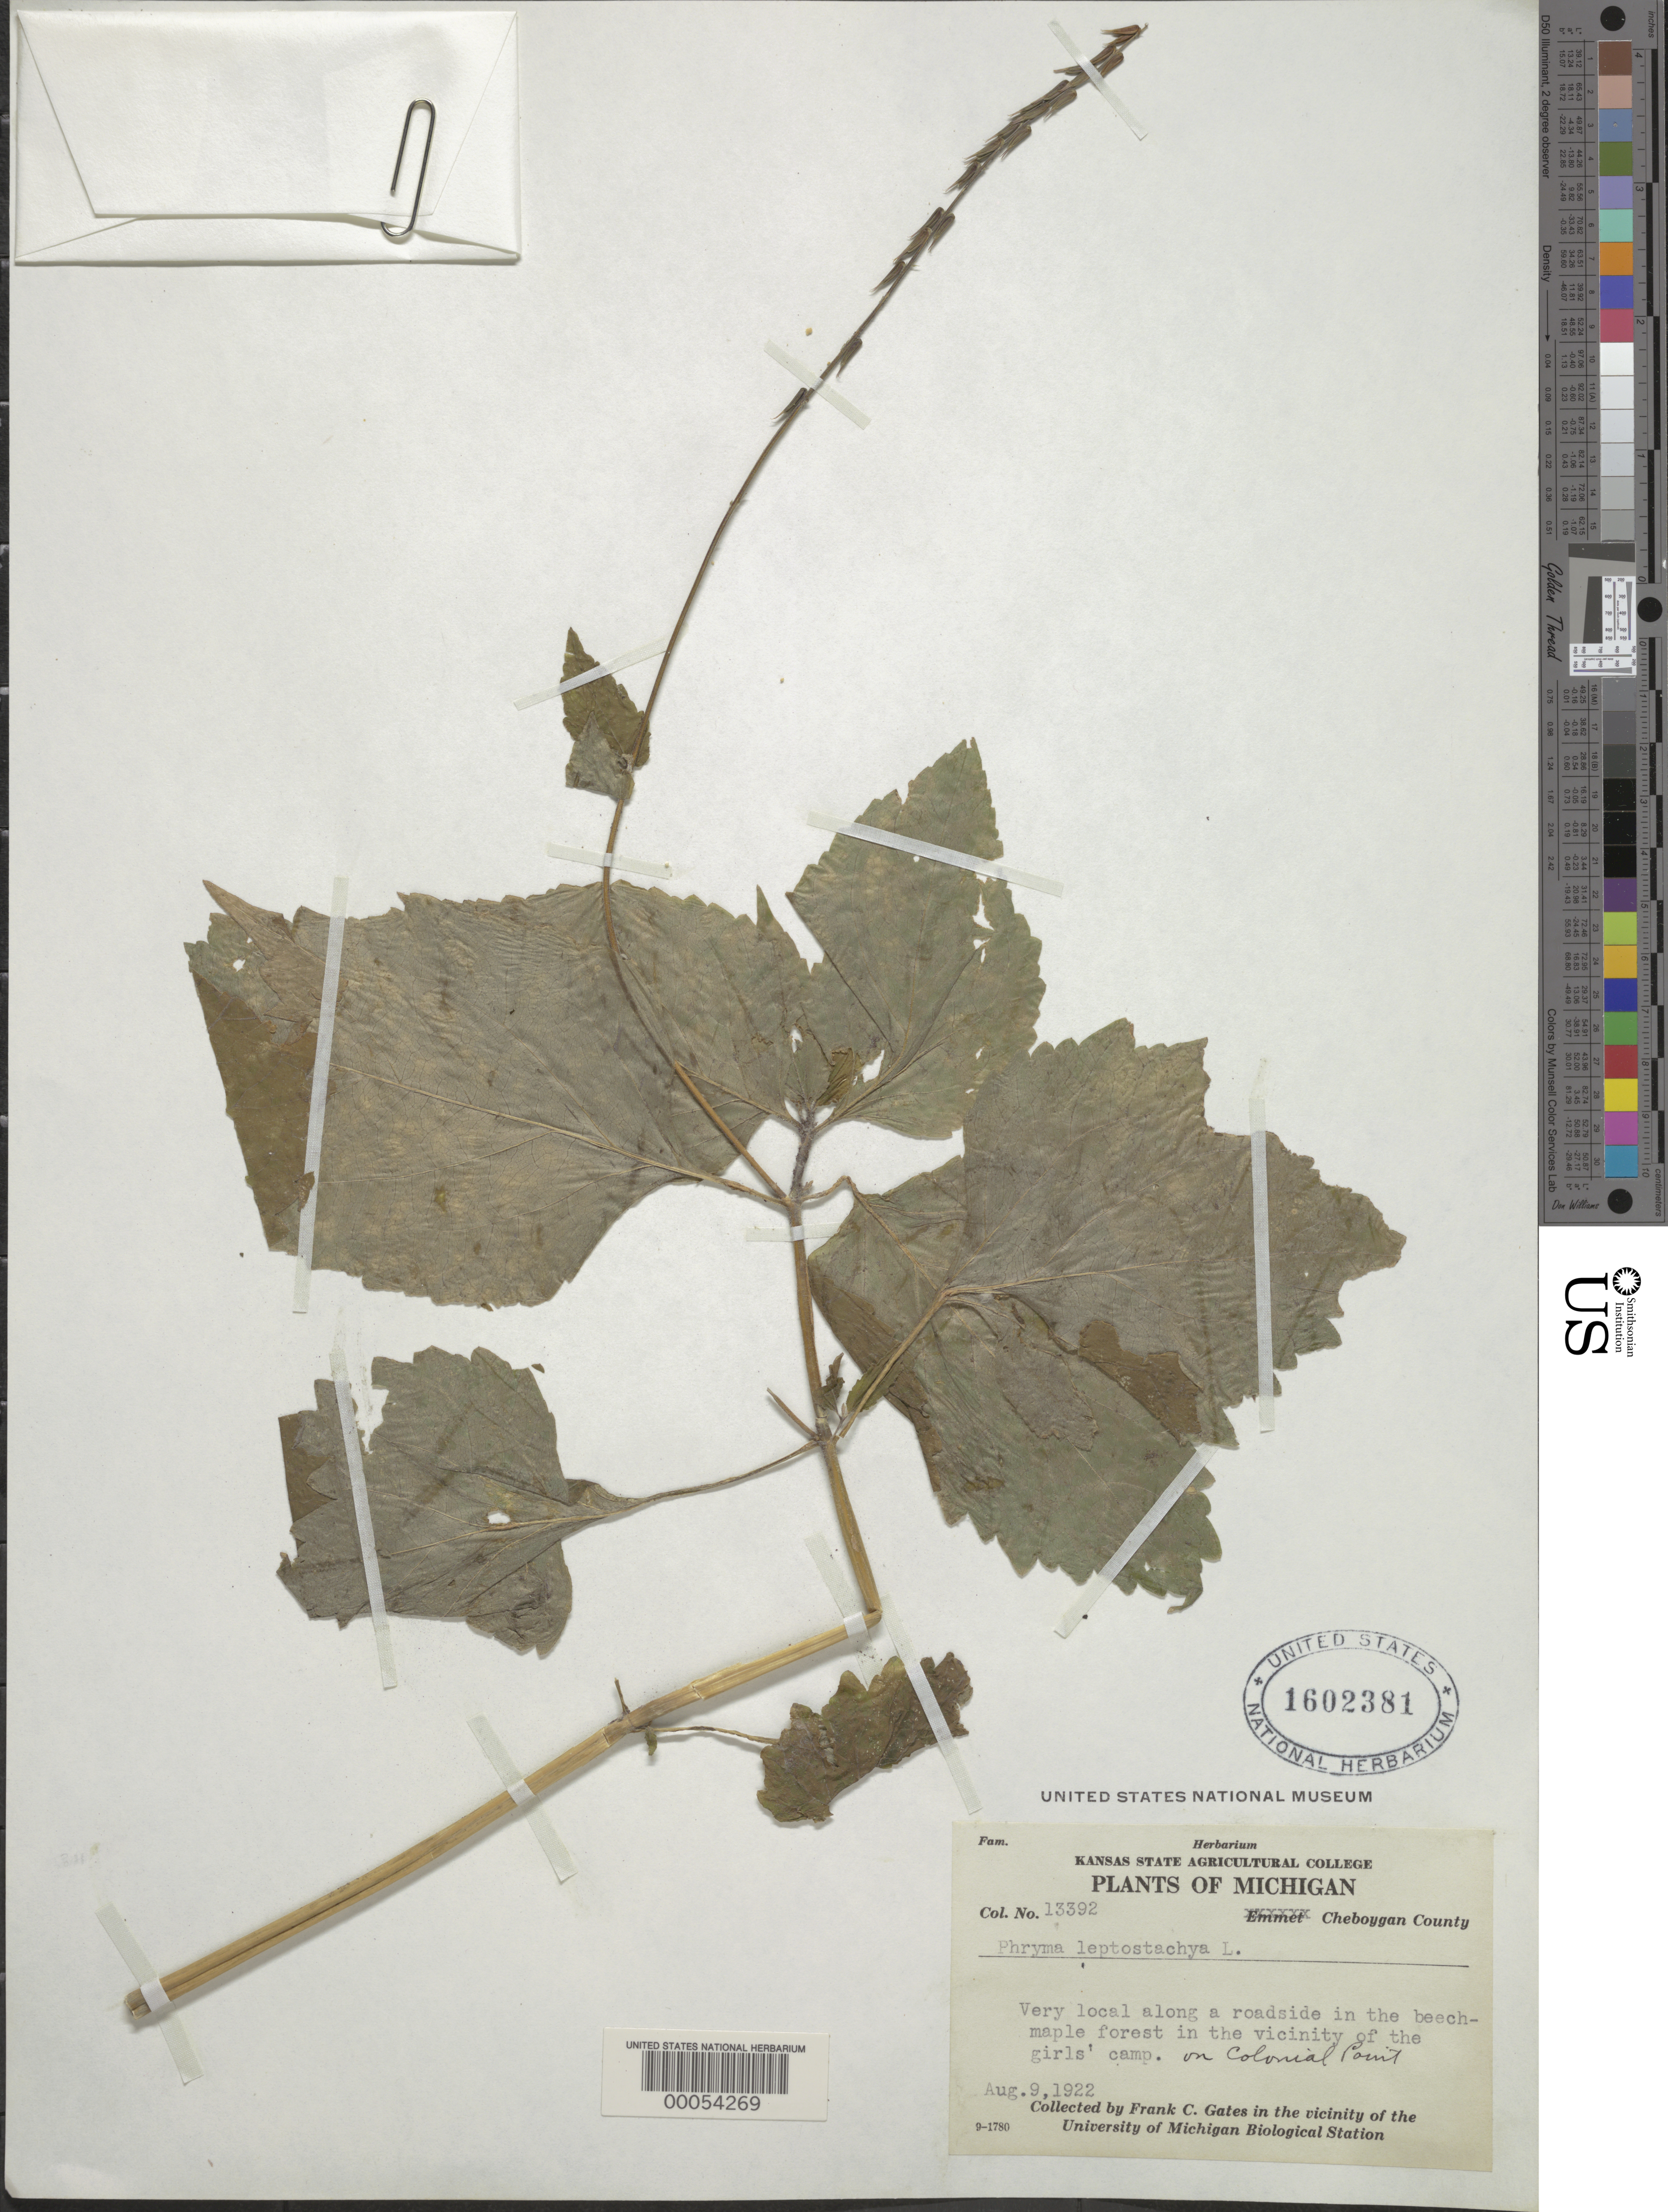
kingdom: Plantae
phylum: Tracheophyta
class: Magnoliopsida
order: Lamiales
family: Phrymaceae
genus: Phryma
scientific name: Phryma leptostachya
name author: L.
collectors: F. C. Gates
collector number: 13392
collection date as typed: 09 Aug 1922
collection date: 1922-08-09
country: United States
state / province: Michigan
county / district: Cheboygan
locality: N colonial point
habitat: In a beech - maple forest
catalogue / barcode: US 1602381